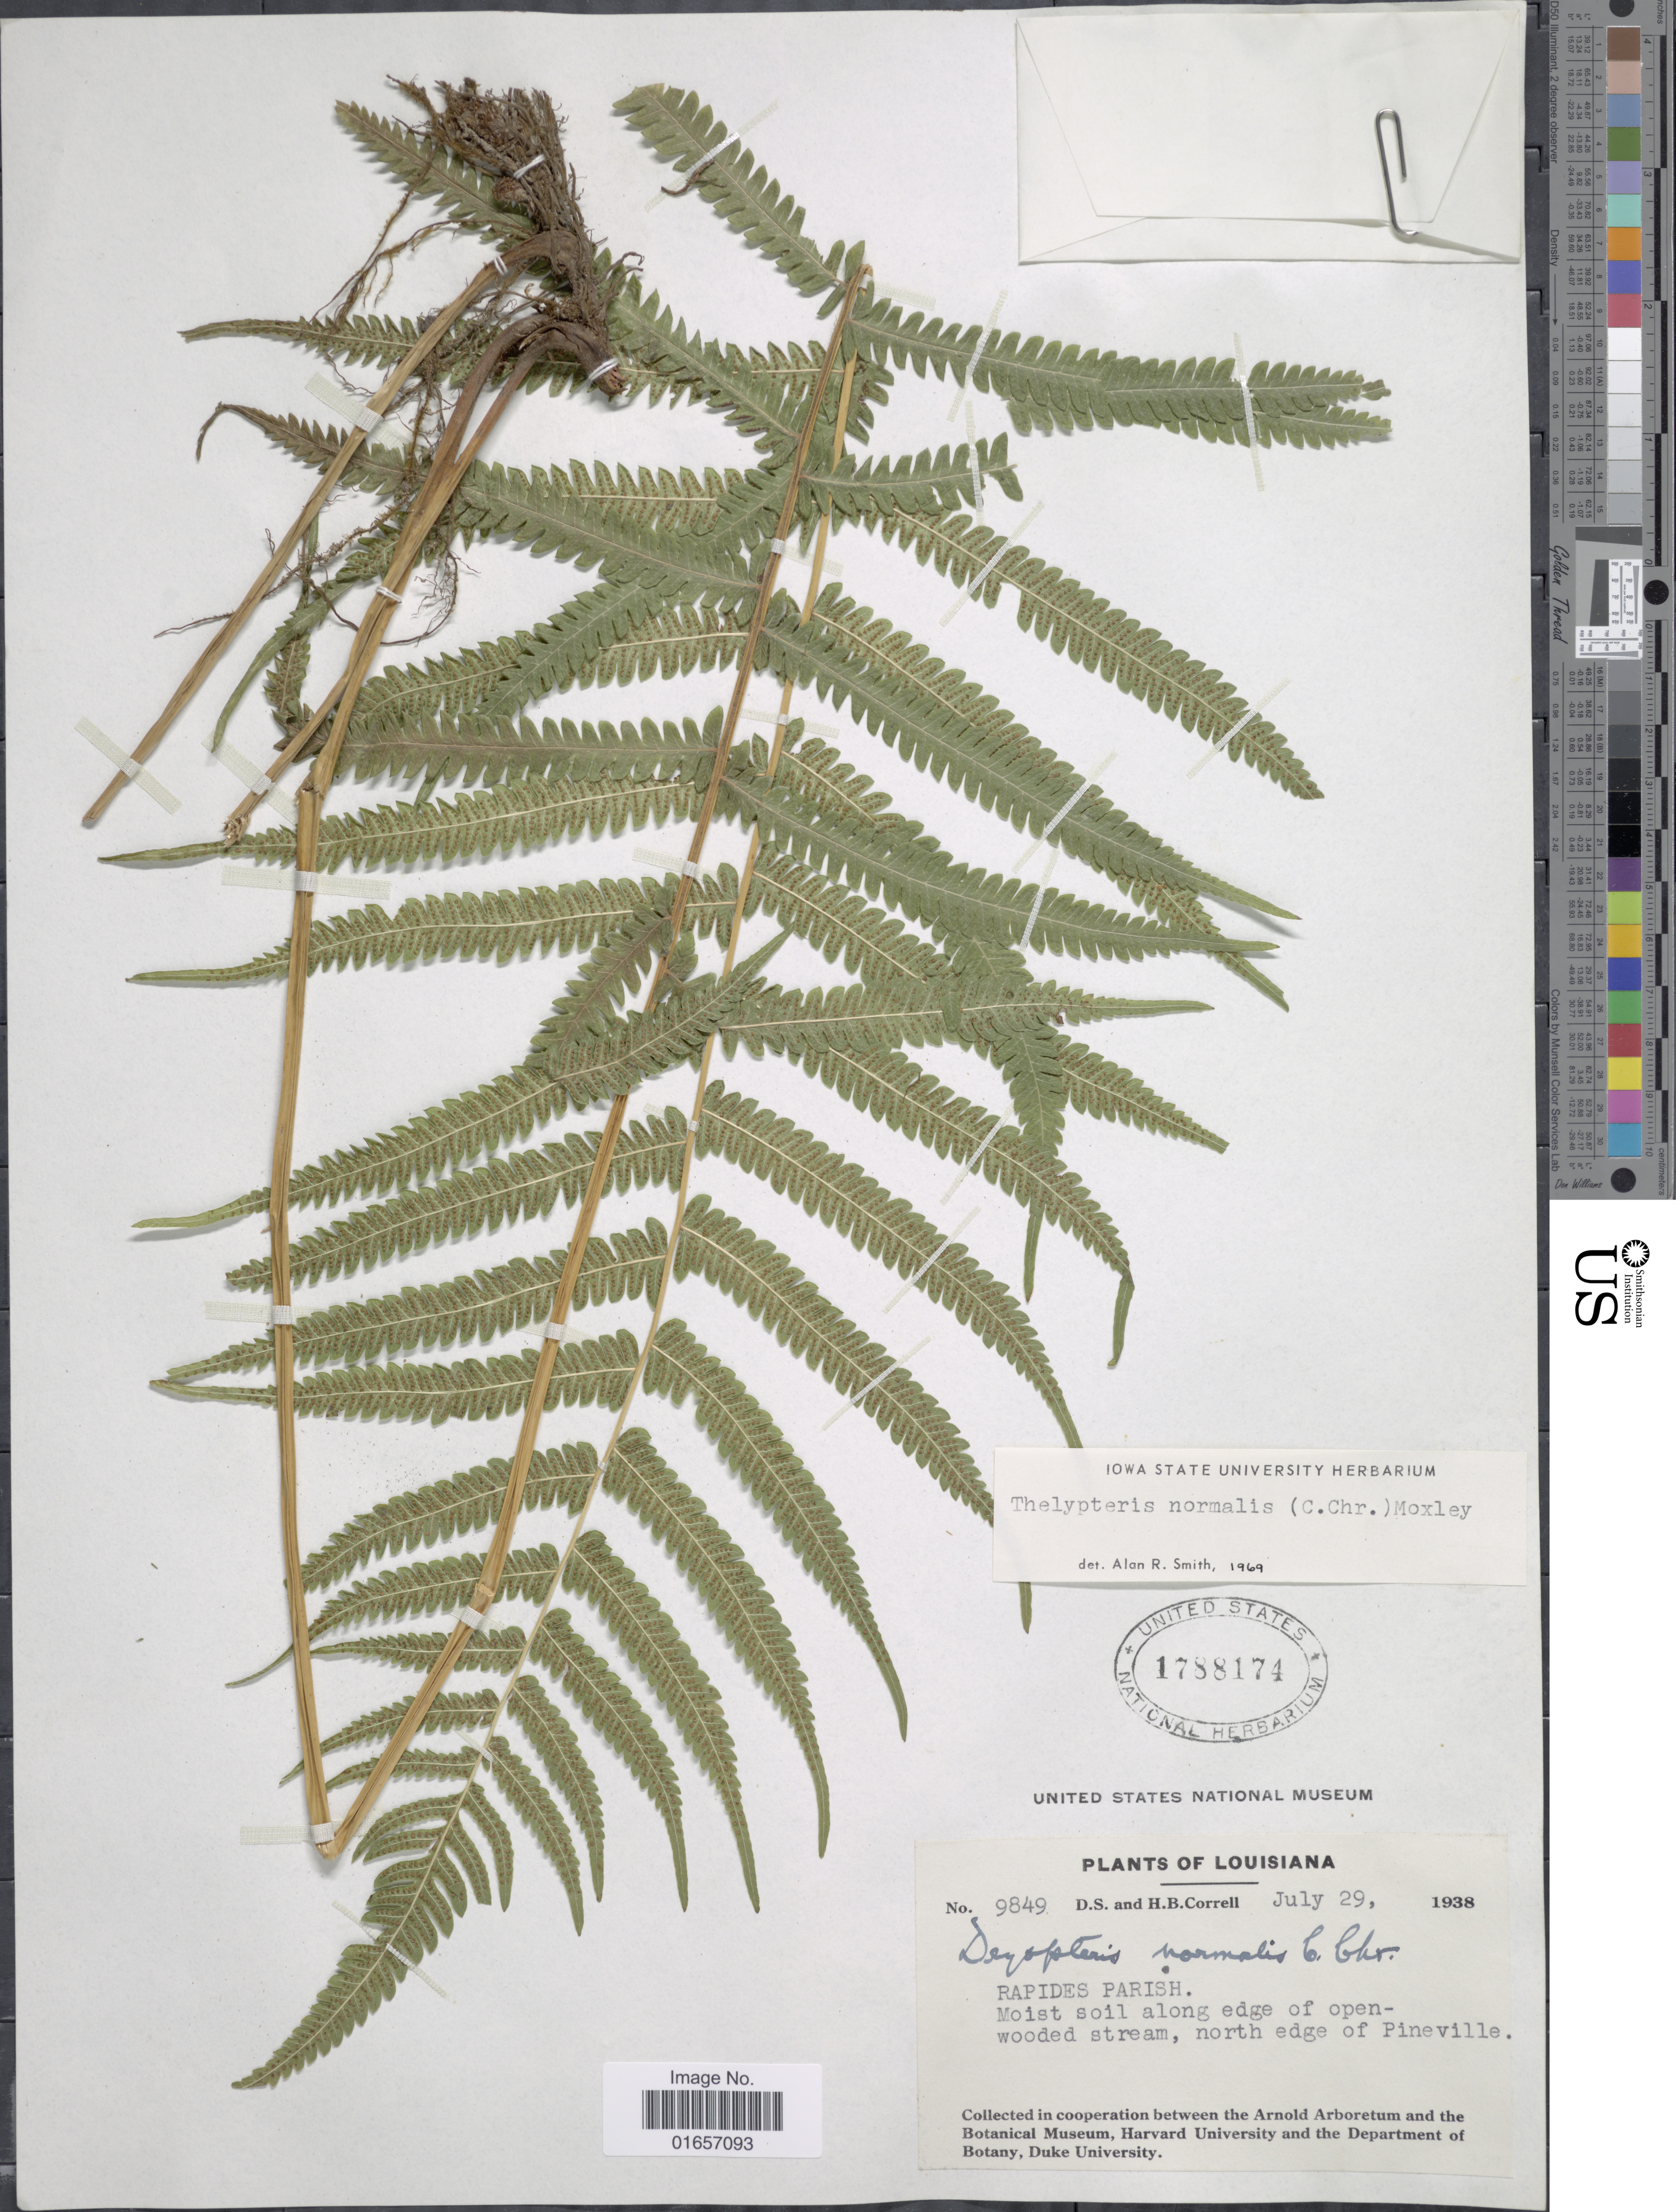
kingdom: Plantae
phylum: Tracheophyta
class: Polypodiopsida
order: Polypodiales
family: Thelypteridaceae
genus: Christella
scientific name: Christella kunthii comb. ined.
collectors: D. S. Correll & H. Correll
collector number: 9849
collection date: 1938-07-29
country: United States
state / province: Louisiana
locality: Rapides Parish, north edge of Pineville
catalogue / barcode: US 1788174